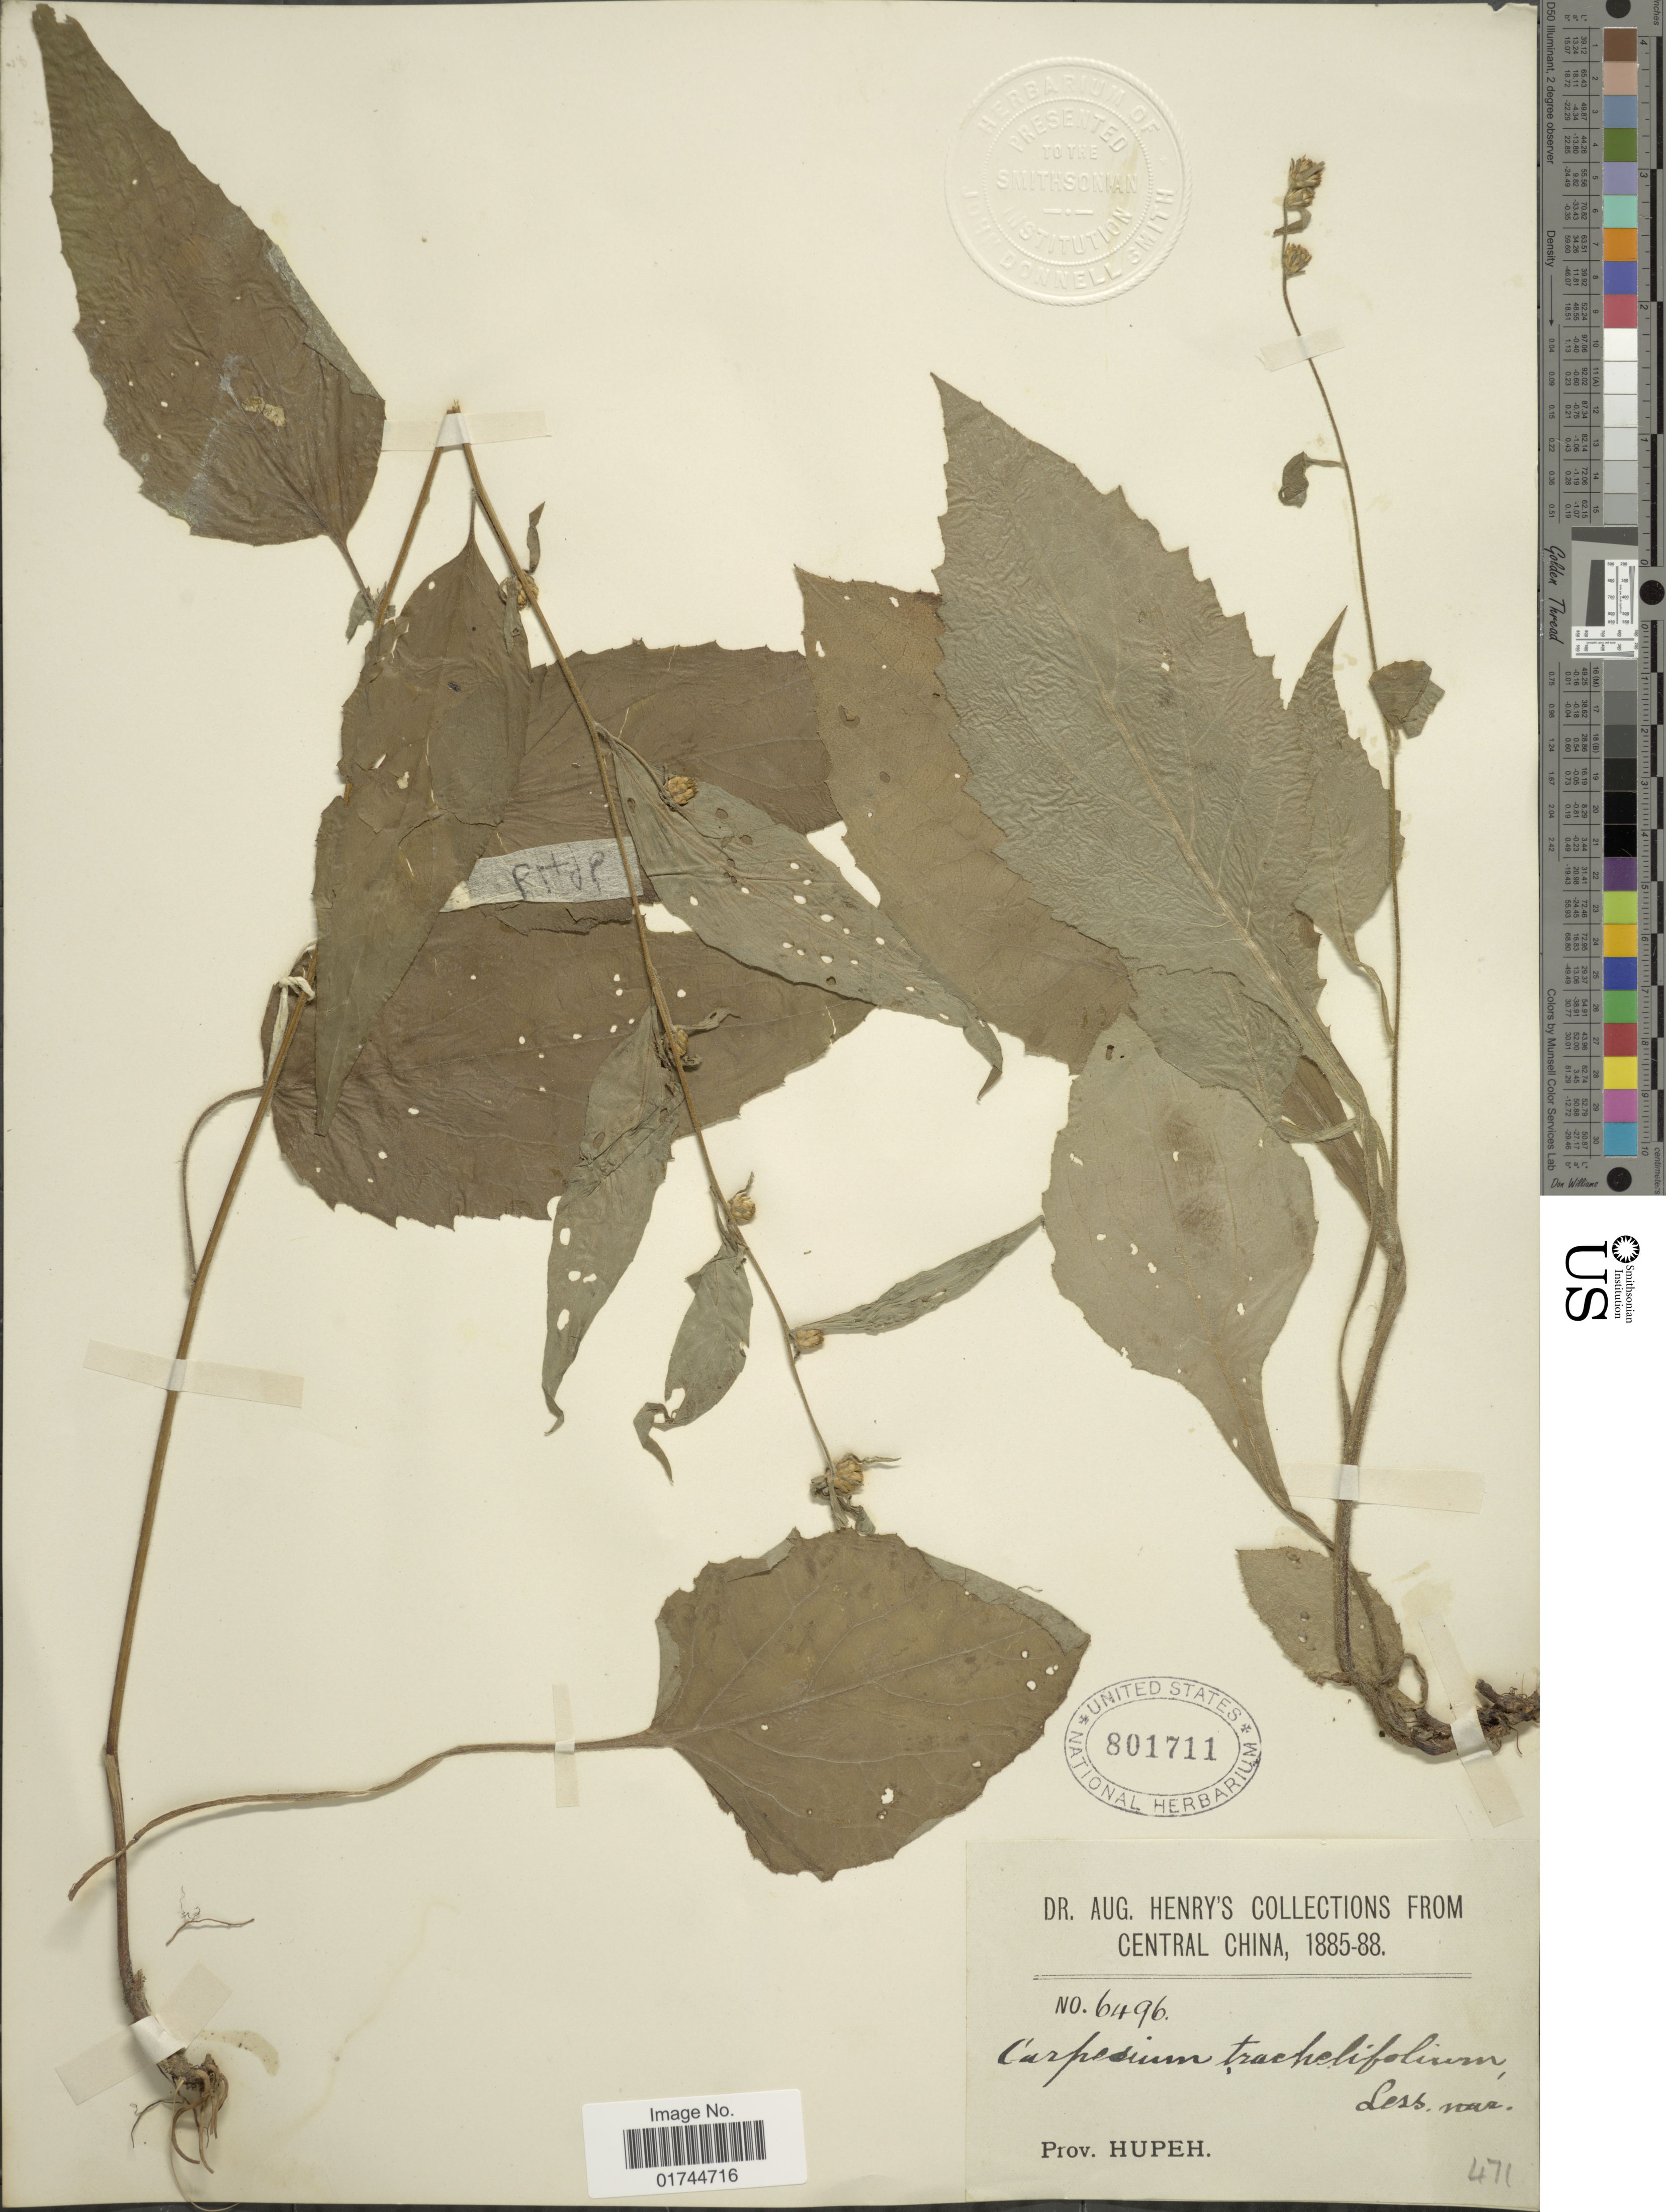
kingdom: Plantae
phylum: Tracheophyta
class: Magnoliopsida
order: Asterales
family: Asteraceae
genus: Carpesium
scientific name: Carpesium trachelifolium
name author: Less.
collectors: A. Henry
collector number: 6496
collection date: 1885/1888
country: China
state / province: Hubei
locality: Central China, Prov. Hupeh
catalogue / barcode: US 801711